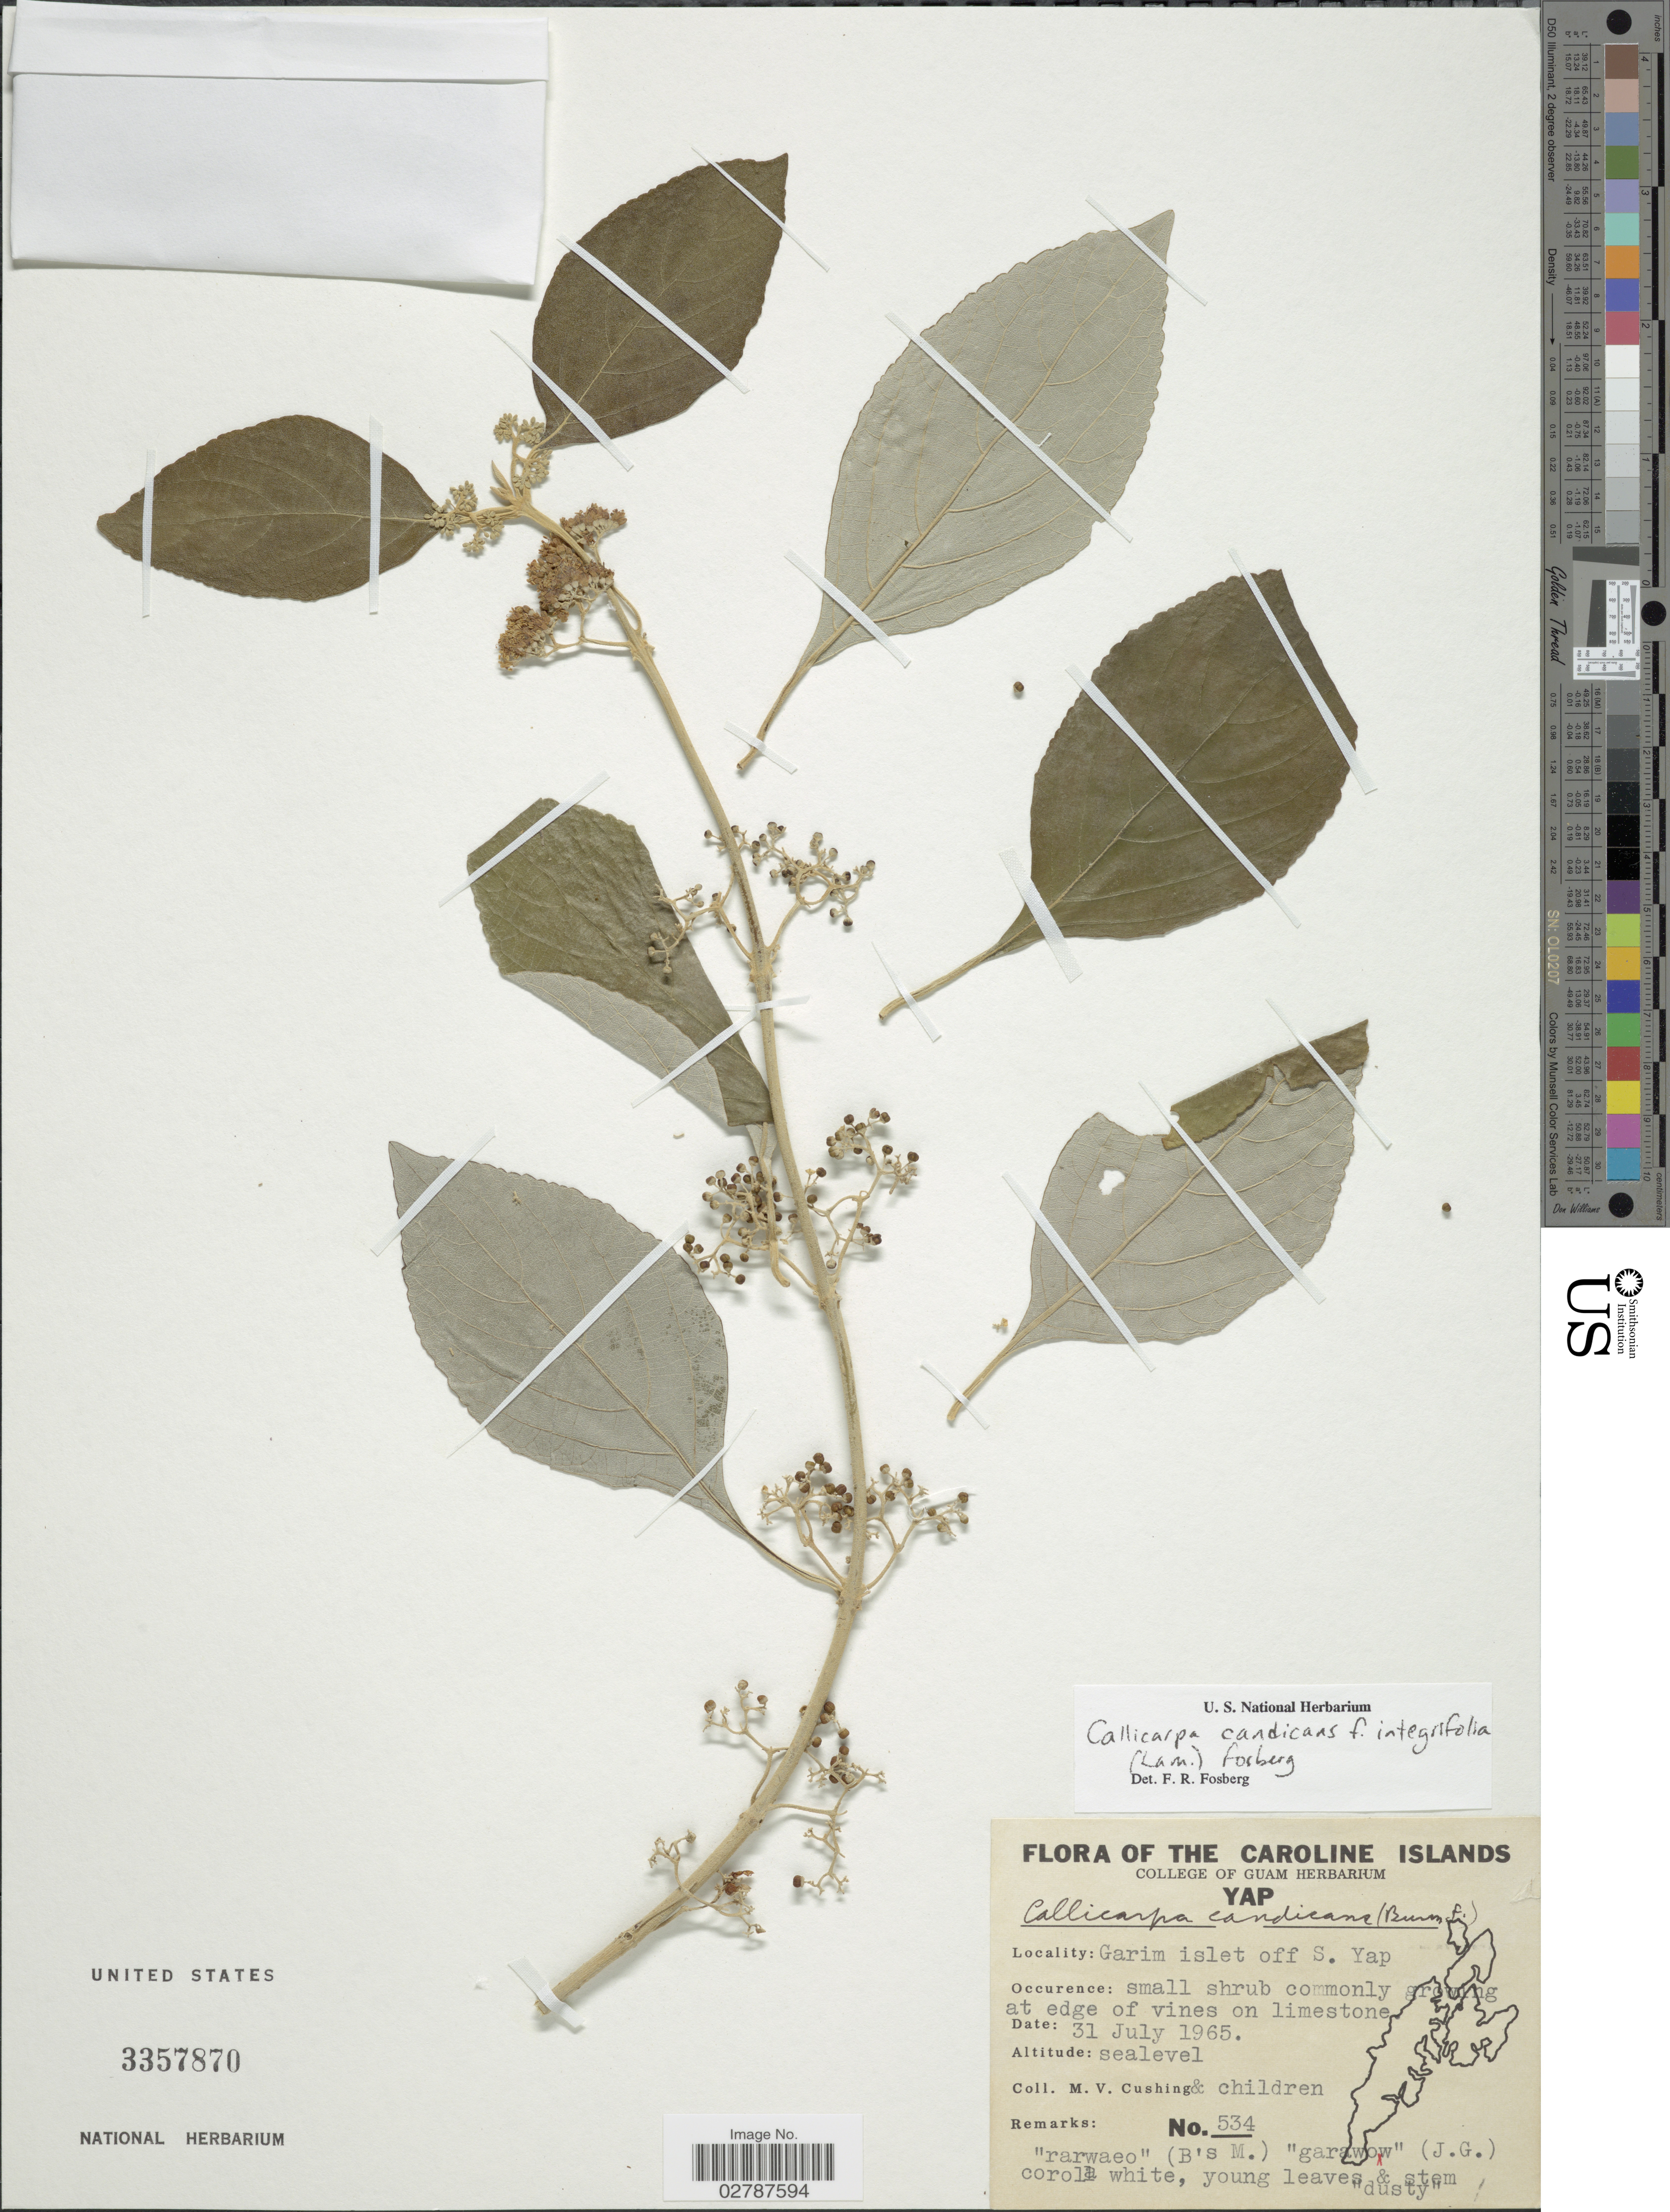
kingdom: Plantae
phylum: Tracheophyta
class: Magnoliopsida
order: Lamiales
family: Lamiaceae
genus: Callicarpa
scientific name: Callicarpa candicans var. integrifolia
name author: (Lam.) Fosberg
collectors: M. V. Cushing & et al.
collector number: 534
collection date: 1965-07-31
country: Micronesia, Federated States of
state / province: Yap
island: Fais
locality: The Caroline Islands. Fais. Garim islet off S. Yap.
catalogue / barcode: US 3357870